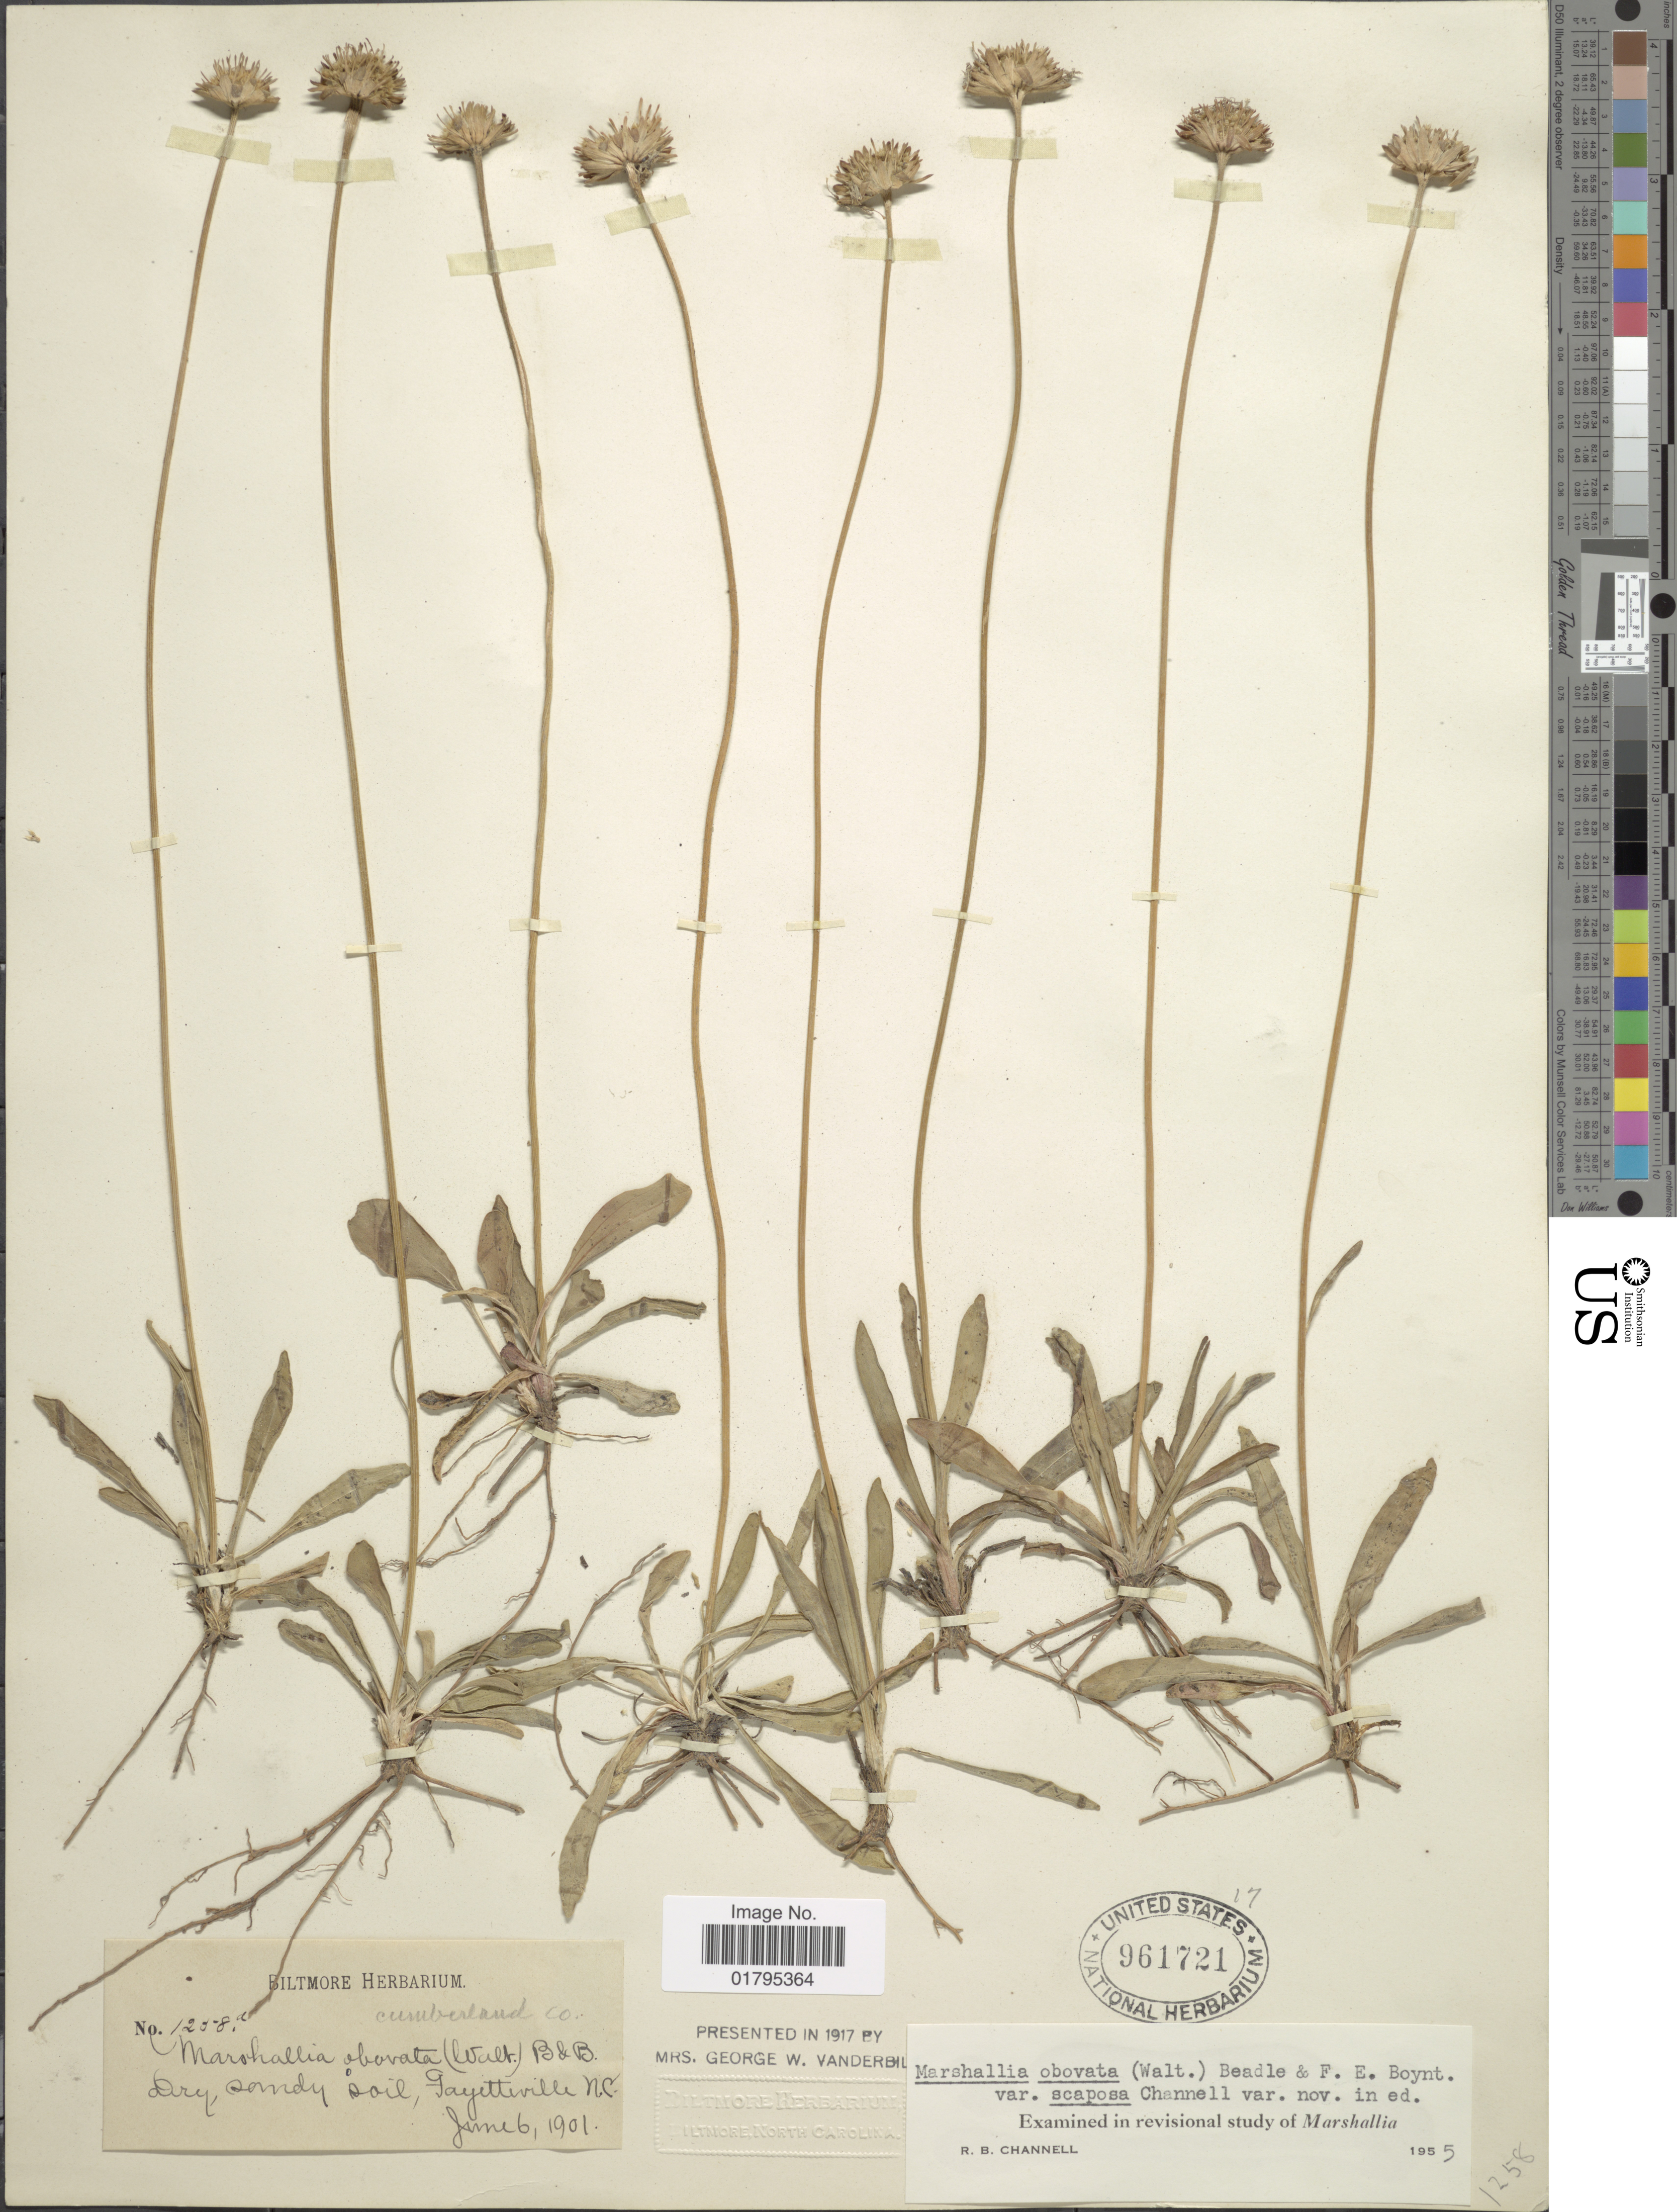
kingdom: Plantae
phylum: Tracheophyta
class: Magnoliopsida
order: Asterales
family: Asteraceae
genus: Marshallia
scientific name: Marshallia obovata var. scaposa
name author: Channell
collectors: ex herb. Biltmore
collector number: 1258d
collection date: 1901-06-06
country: United States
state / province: North Carolina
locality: Dry sandy soil, Fayetteville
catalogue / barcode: US 961721